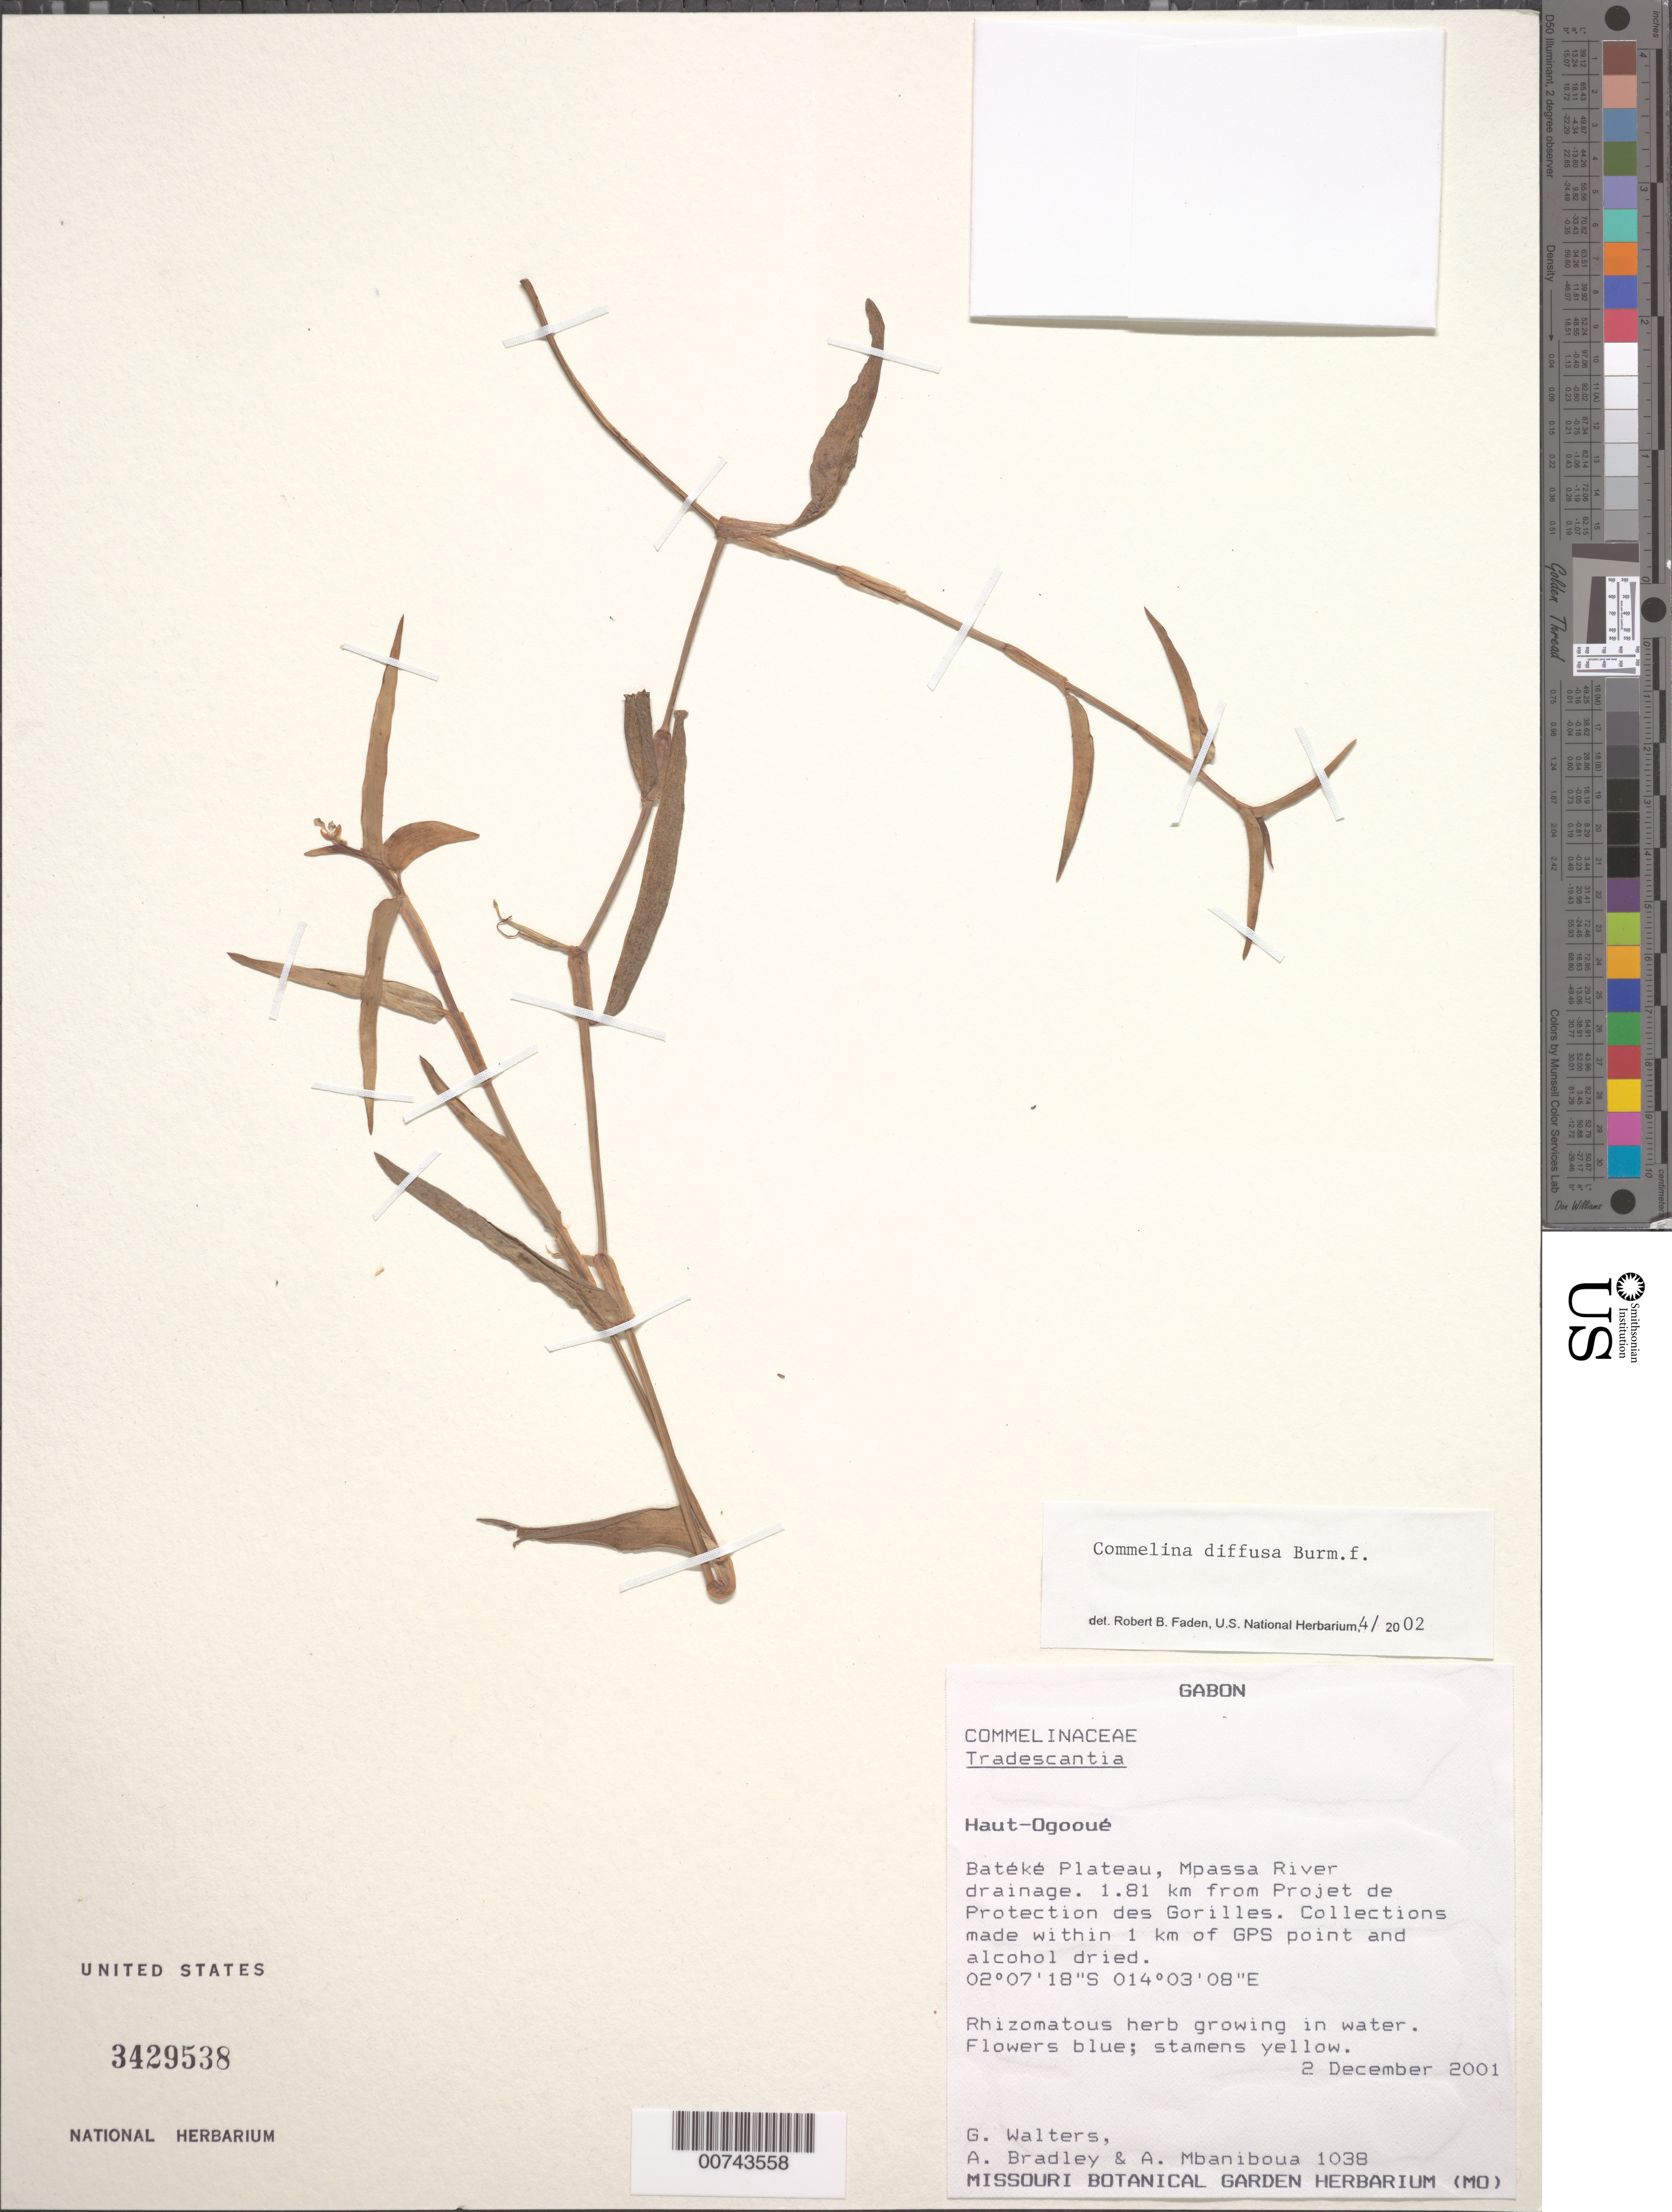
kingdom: Plantae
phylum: Tracheophyta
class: Liliopsida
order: Commelinales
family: Commelinaceae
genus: Commelina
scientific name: Commelina diffusa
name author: Burm. f.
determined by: Faden, Robert B., (US), Smithsonian Institution - National Museum of Natural History (UNITED STATES)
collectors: G. Walters, A. F. Bradley & A. Mbaniboua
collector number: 1038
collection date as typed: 02 Dec 2001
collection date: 2001-12-02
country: Gabon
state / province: Haut-Ogooue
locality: Bateke Plateau, Mpassa River drainage.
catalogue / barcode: US 3429538